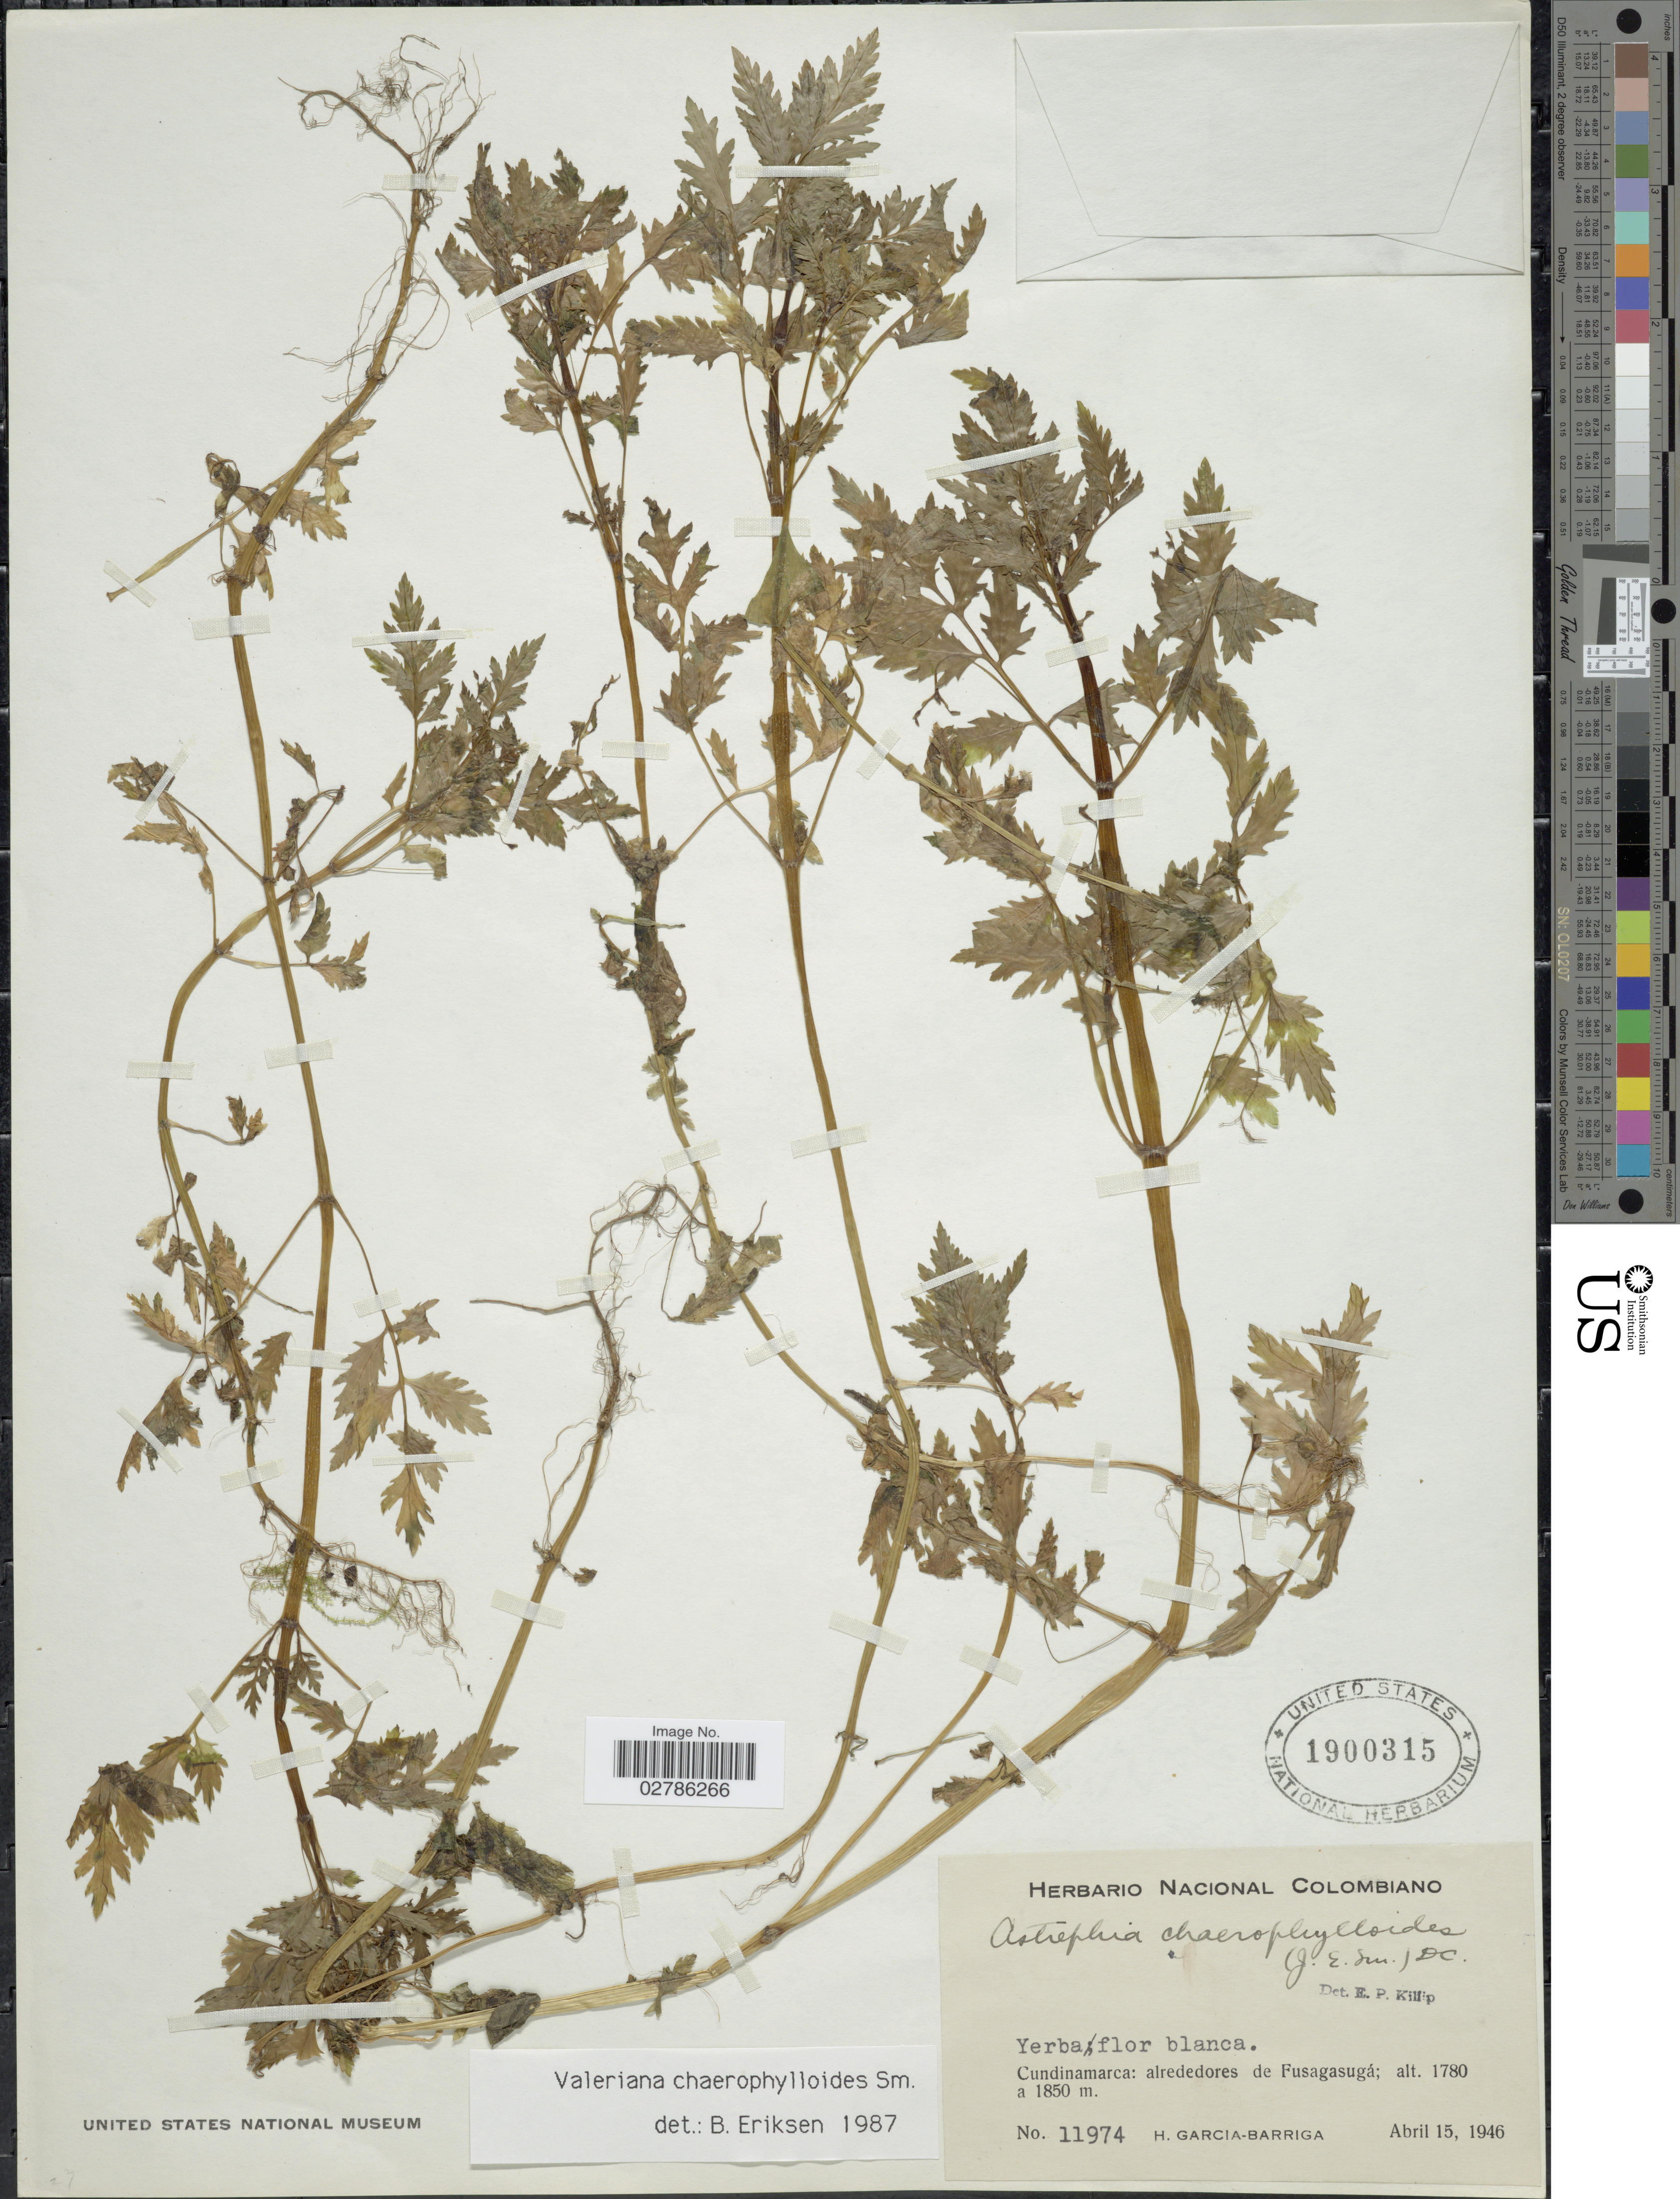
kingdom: Plantae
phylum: Tracheophyta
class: Magnoliopsida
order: Dipsacales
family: Caprifoliaceae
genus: Astrephia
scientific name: Astrephia chaerophylloides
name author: (Sm.) DC.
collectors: H. García Barriga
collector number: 11974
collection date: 1946-04-15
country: Colombia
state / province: Cundinamarca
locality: Alrededores de Fusagasugá.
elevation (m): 1780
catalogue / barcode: US 1900315